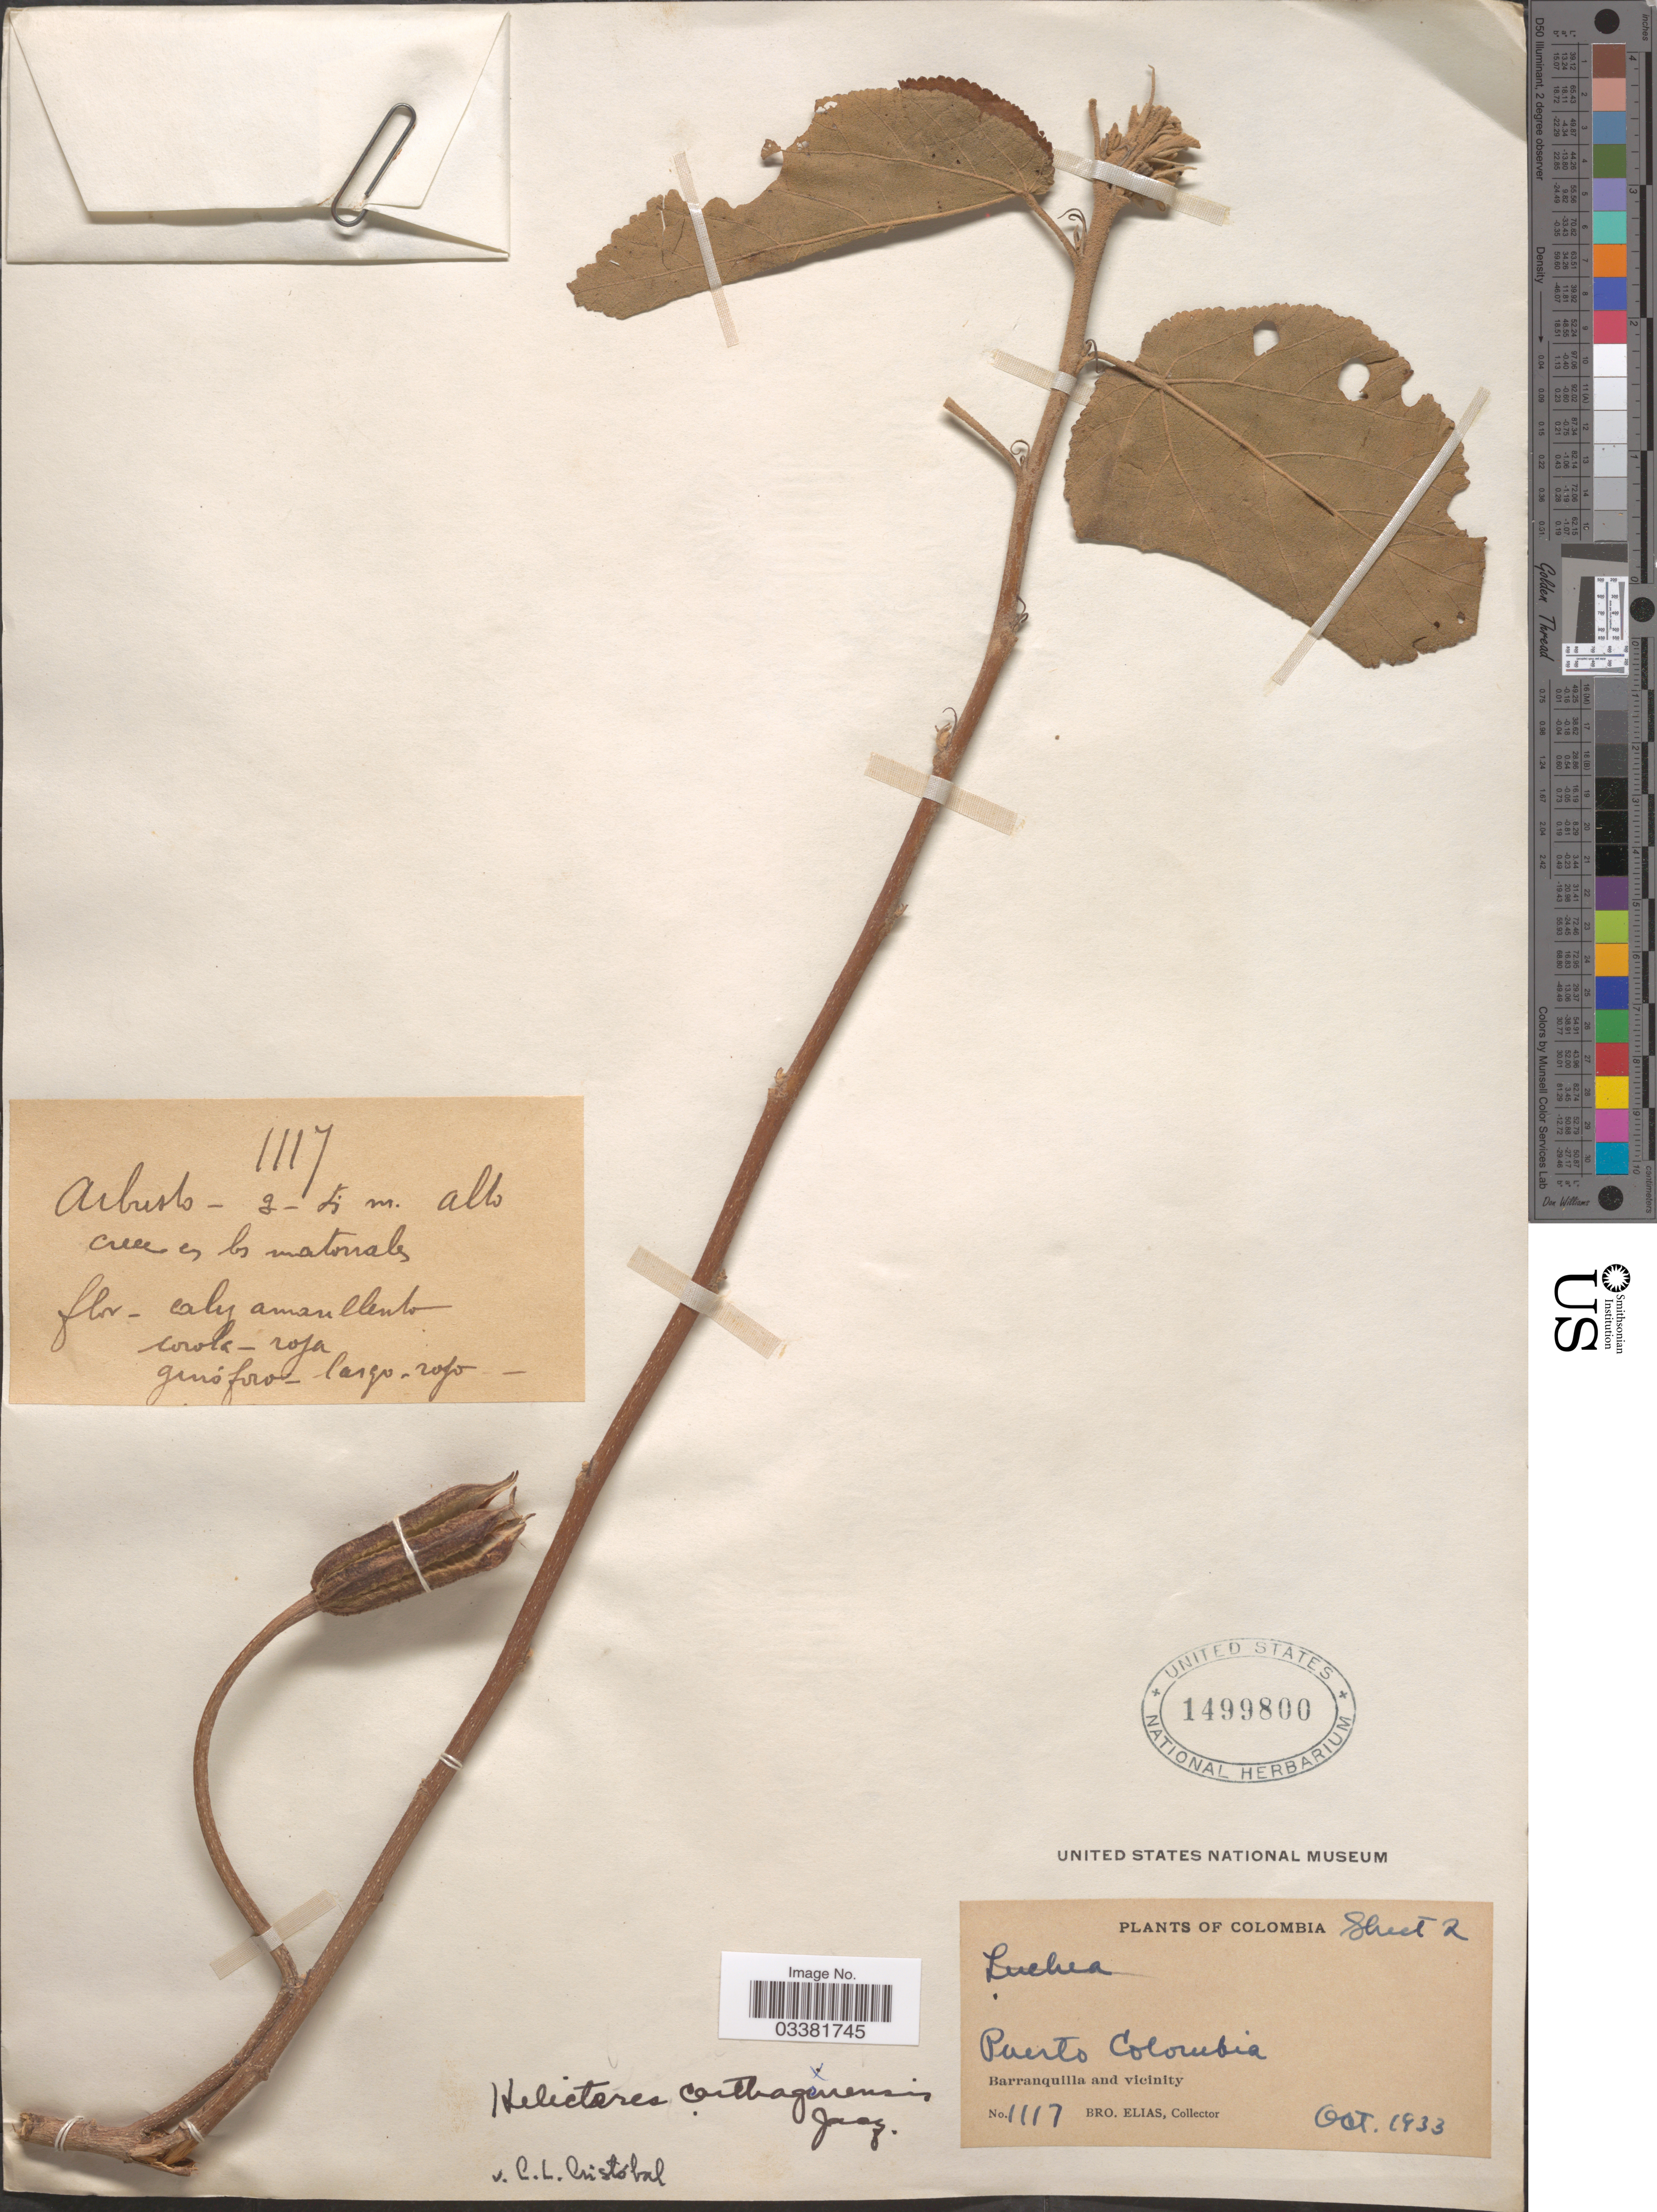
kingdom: Plantae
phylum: Tracheophyta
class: Magnoliopsida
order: Malvales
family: Malvaceae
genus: Helicteres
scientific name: Helicteres carthagenensis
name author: Jacq.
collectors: Bro. Elias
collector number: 1117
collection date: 1933-10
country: Colombia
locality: Puerto Colombia. Barranquilla and vicinity.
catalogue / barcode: US 1499800